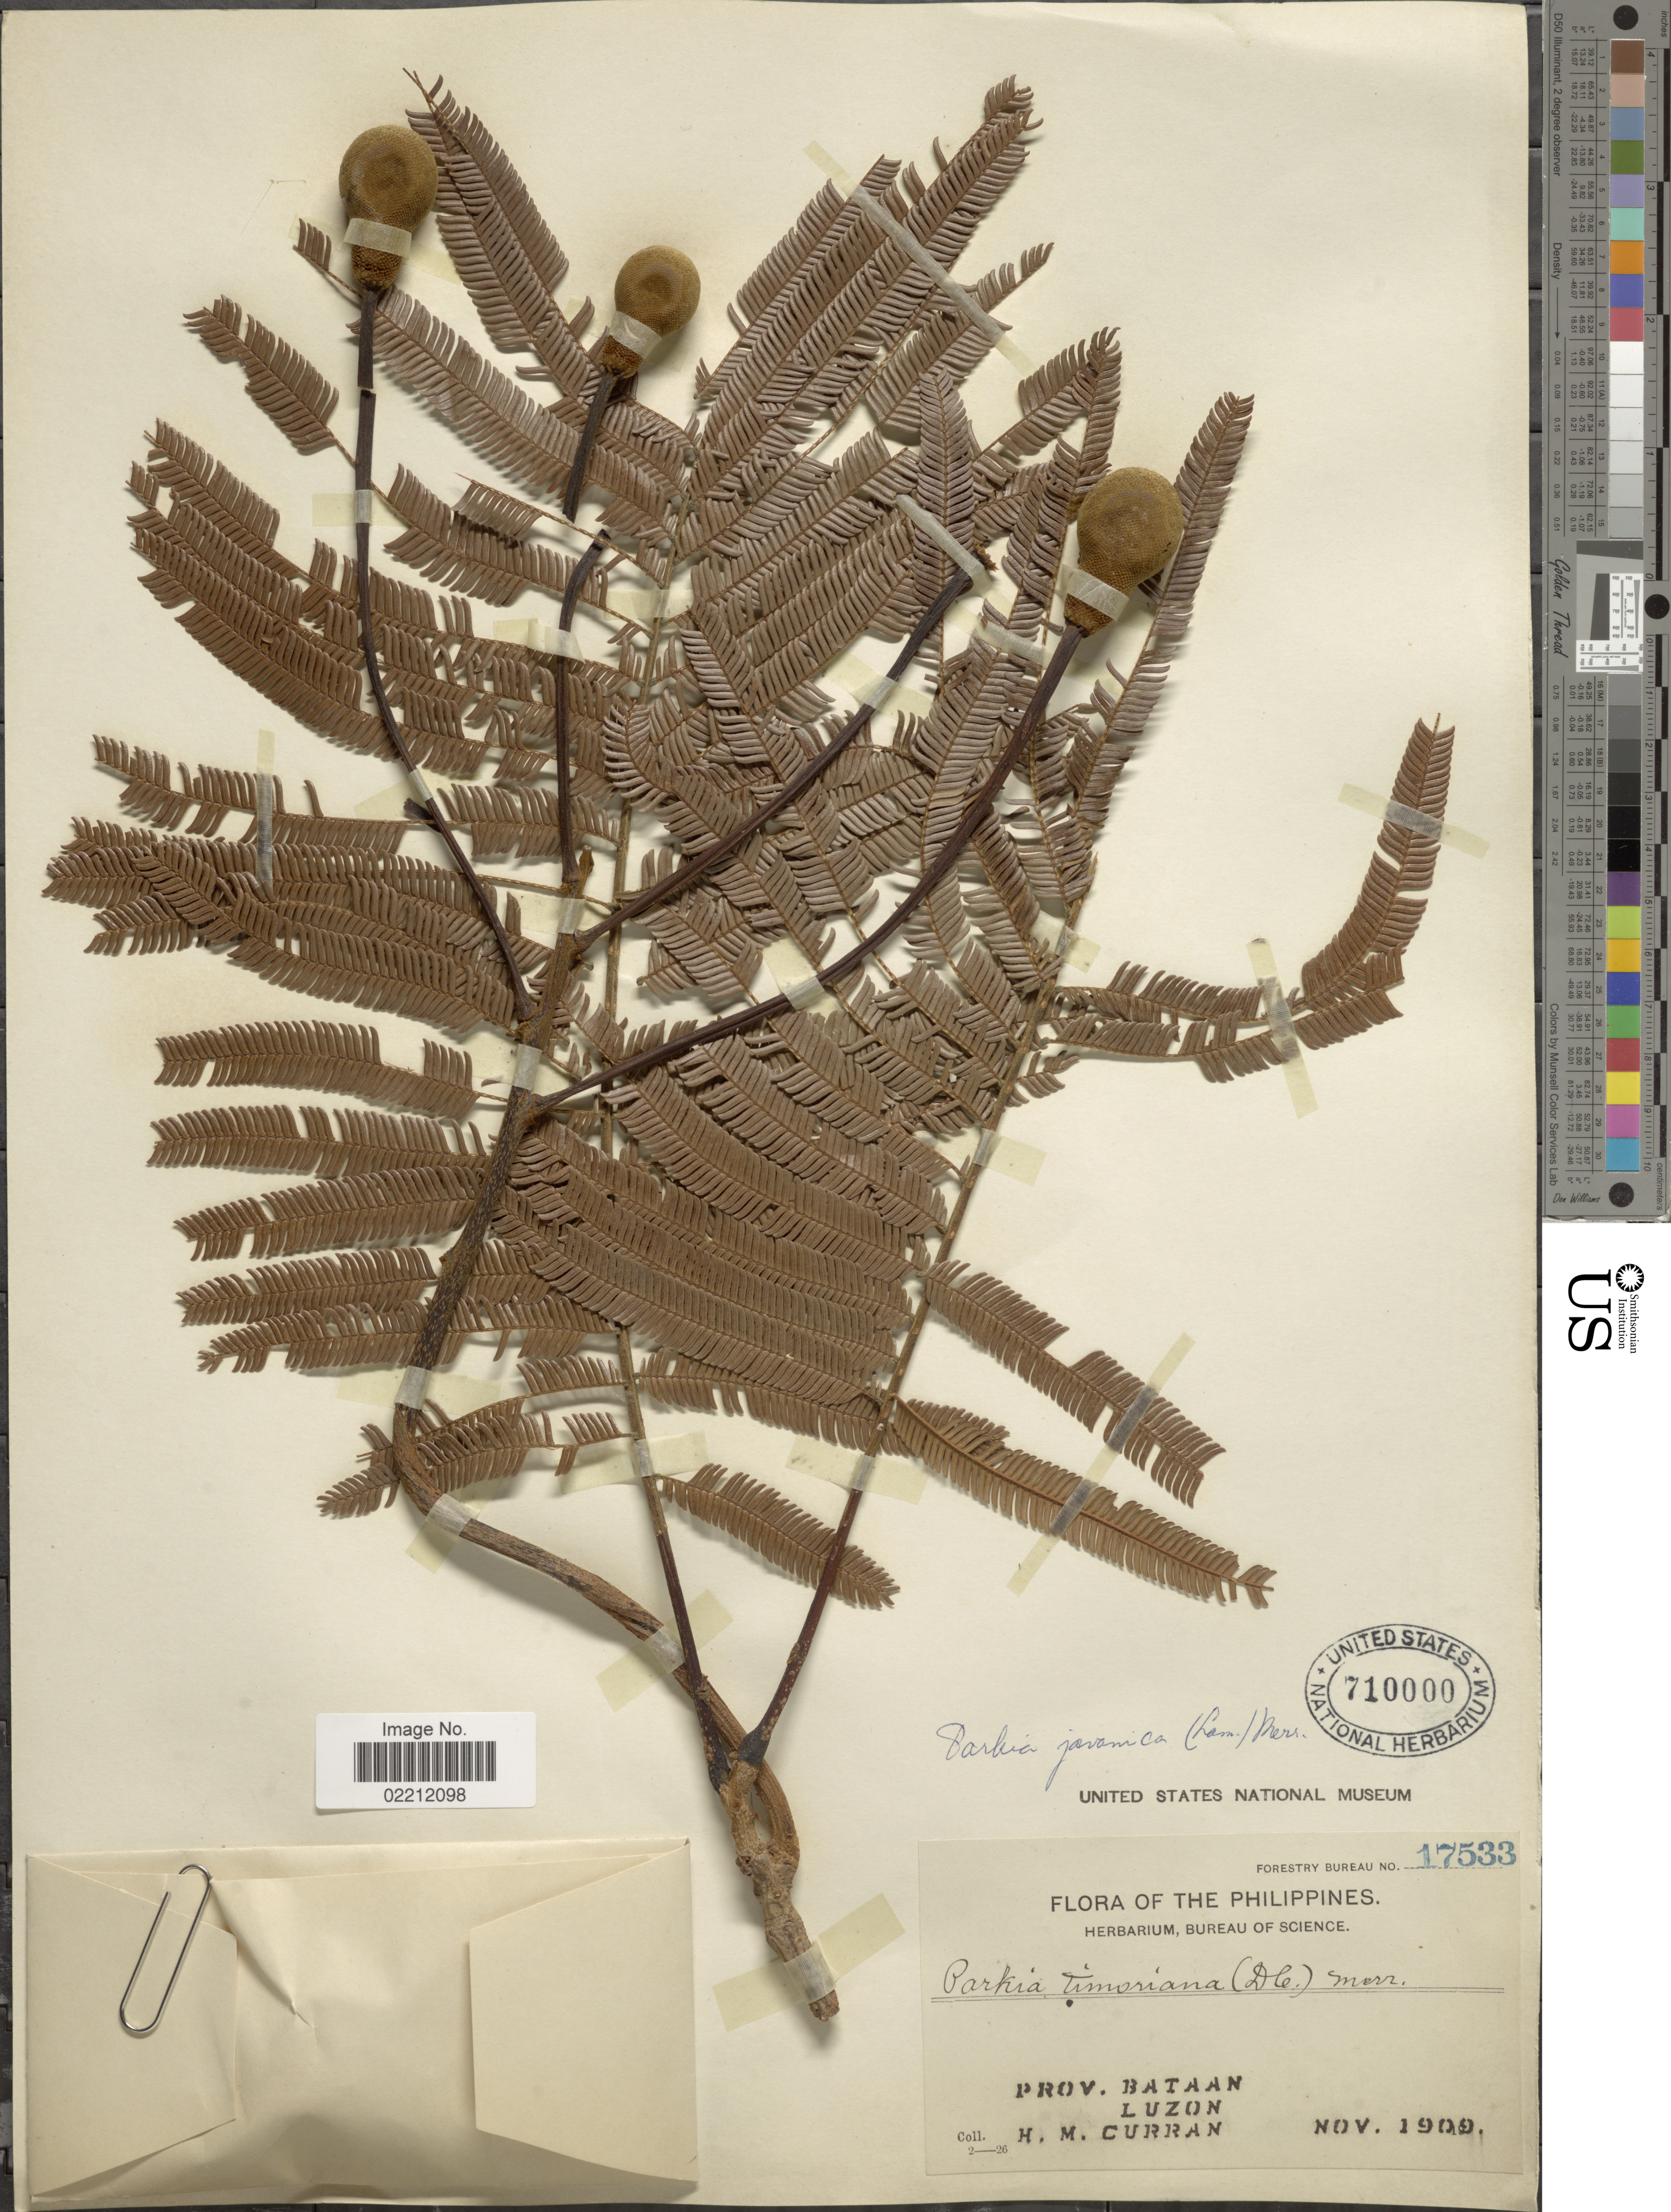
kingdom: Plantae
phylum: Tracheophyta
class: Magnoliopsida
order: Fabales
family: Fabaceae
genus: Parkia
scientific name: Parkia javanica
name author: (Lam.) Merr.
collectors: H. M. Curran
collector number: Forestry Bureau 17533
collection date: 1909-11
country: Philippines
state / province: Cagayan Valley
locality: Prov. Bataan, Luzon.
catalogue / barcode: US 710000